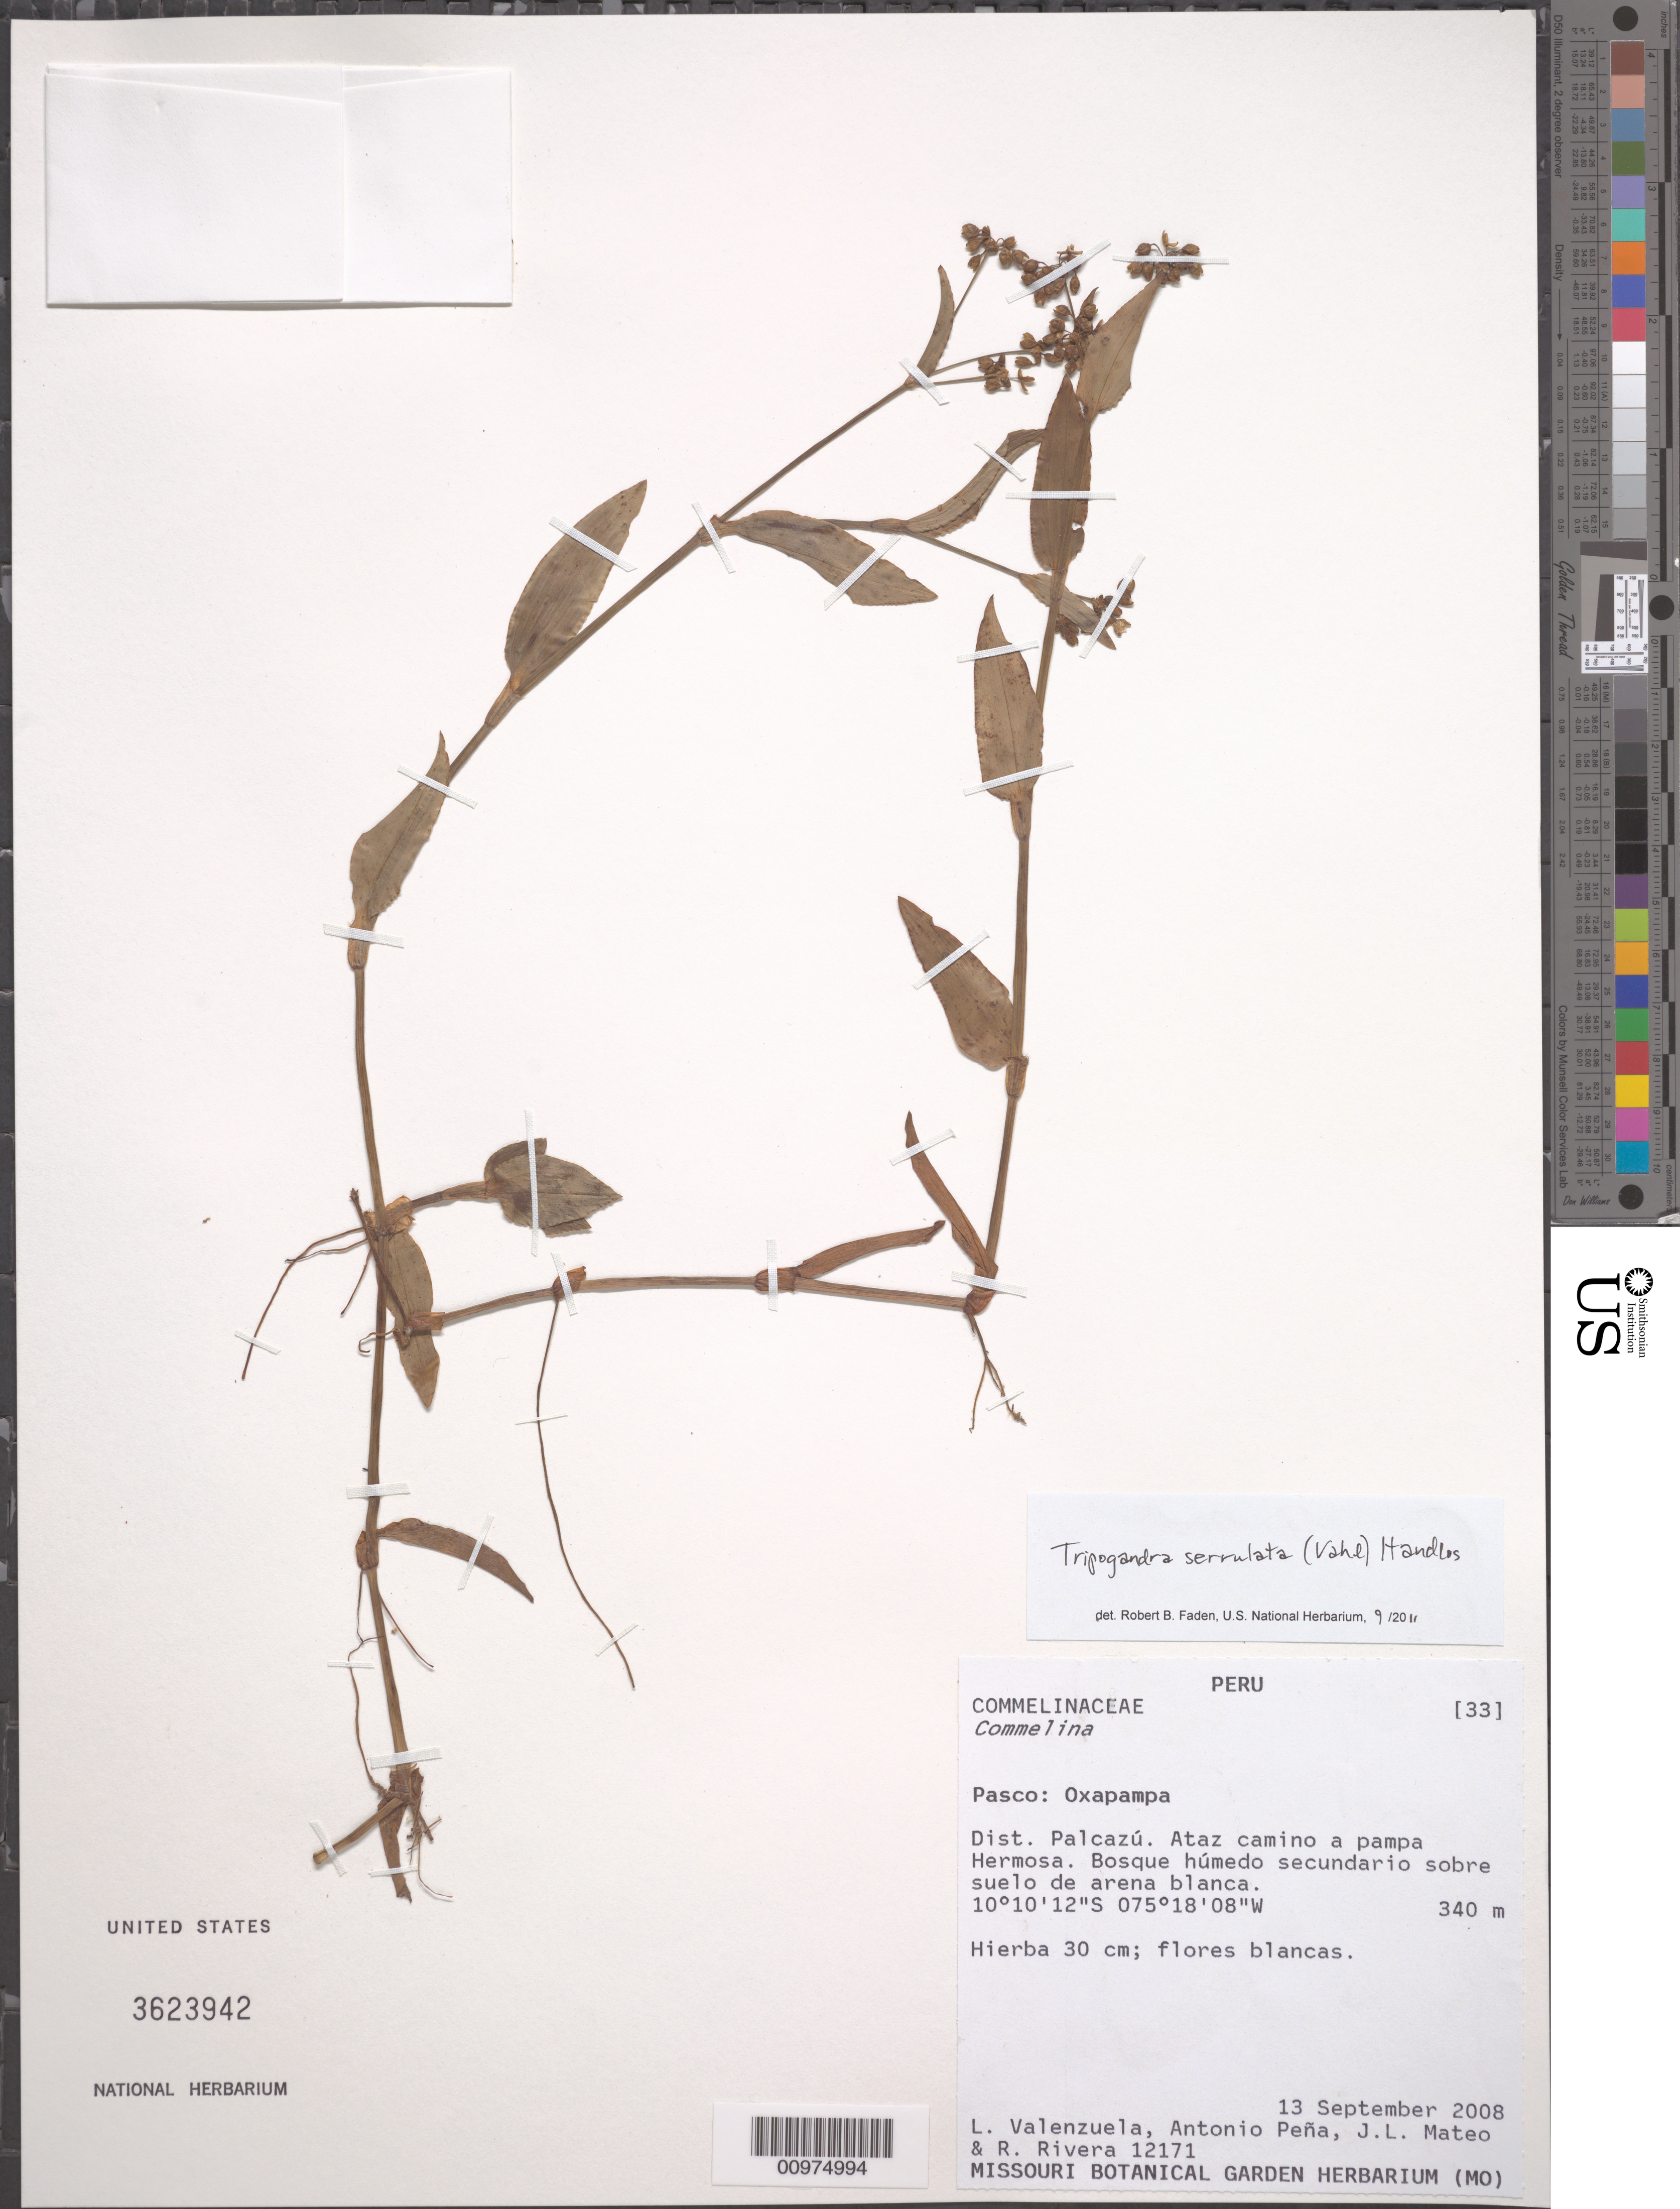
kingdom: Plantae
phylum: Tracheophyta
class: Liliopsida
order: Commelinales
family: Commelinaceae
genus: Tripogandra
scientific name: Tripogandra serrulata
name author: (Vahl) Handlos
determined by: Faden, Robert B., (US), Smithsonian Institution - National Museum of Natural History (UNITED STATES)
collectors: L. Valenzuela et al.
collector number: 12171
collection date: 2008-09-12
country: Peru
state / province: Pasco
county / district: Oxapampa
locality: Ataz camino a pampa Hermosa.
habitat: Bosque húmedo secundaario sobre suelo de arena blanca.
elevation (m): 340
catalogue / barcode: US 3623942